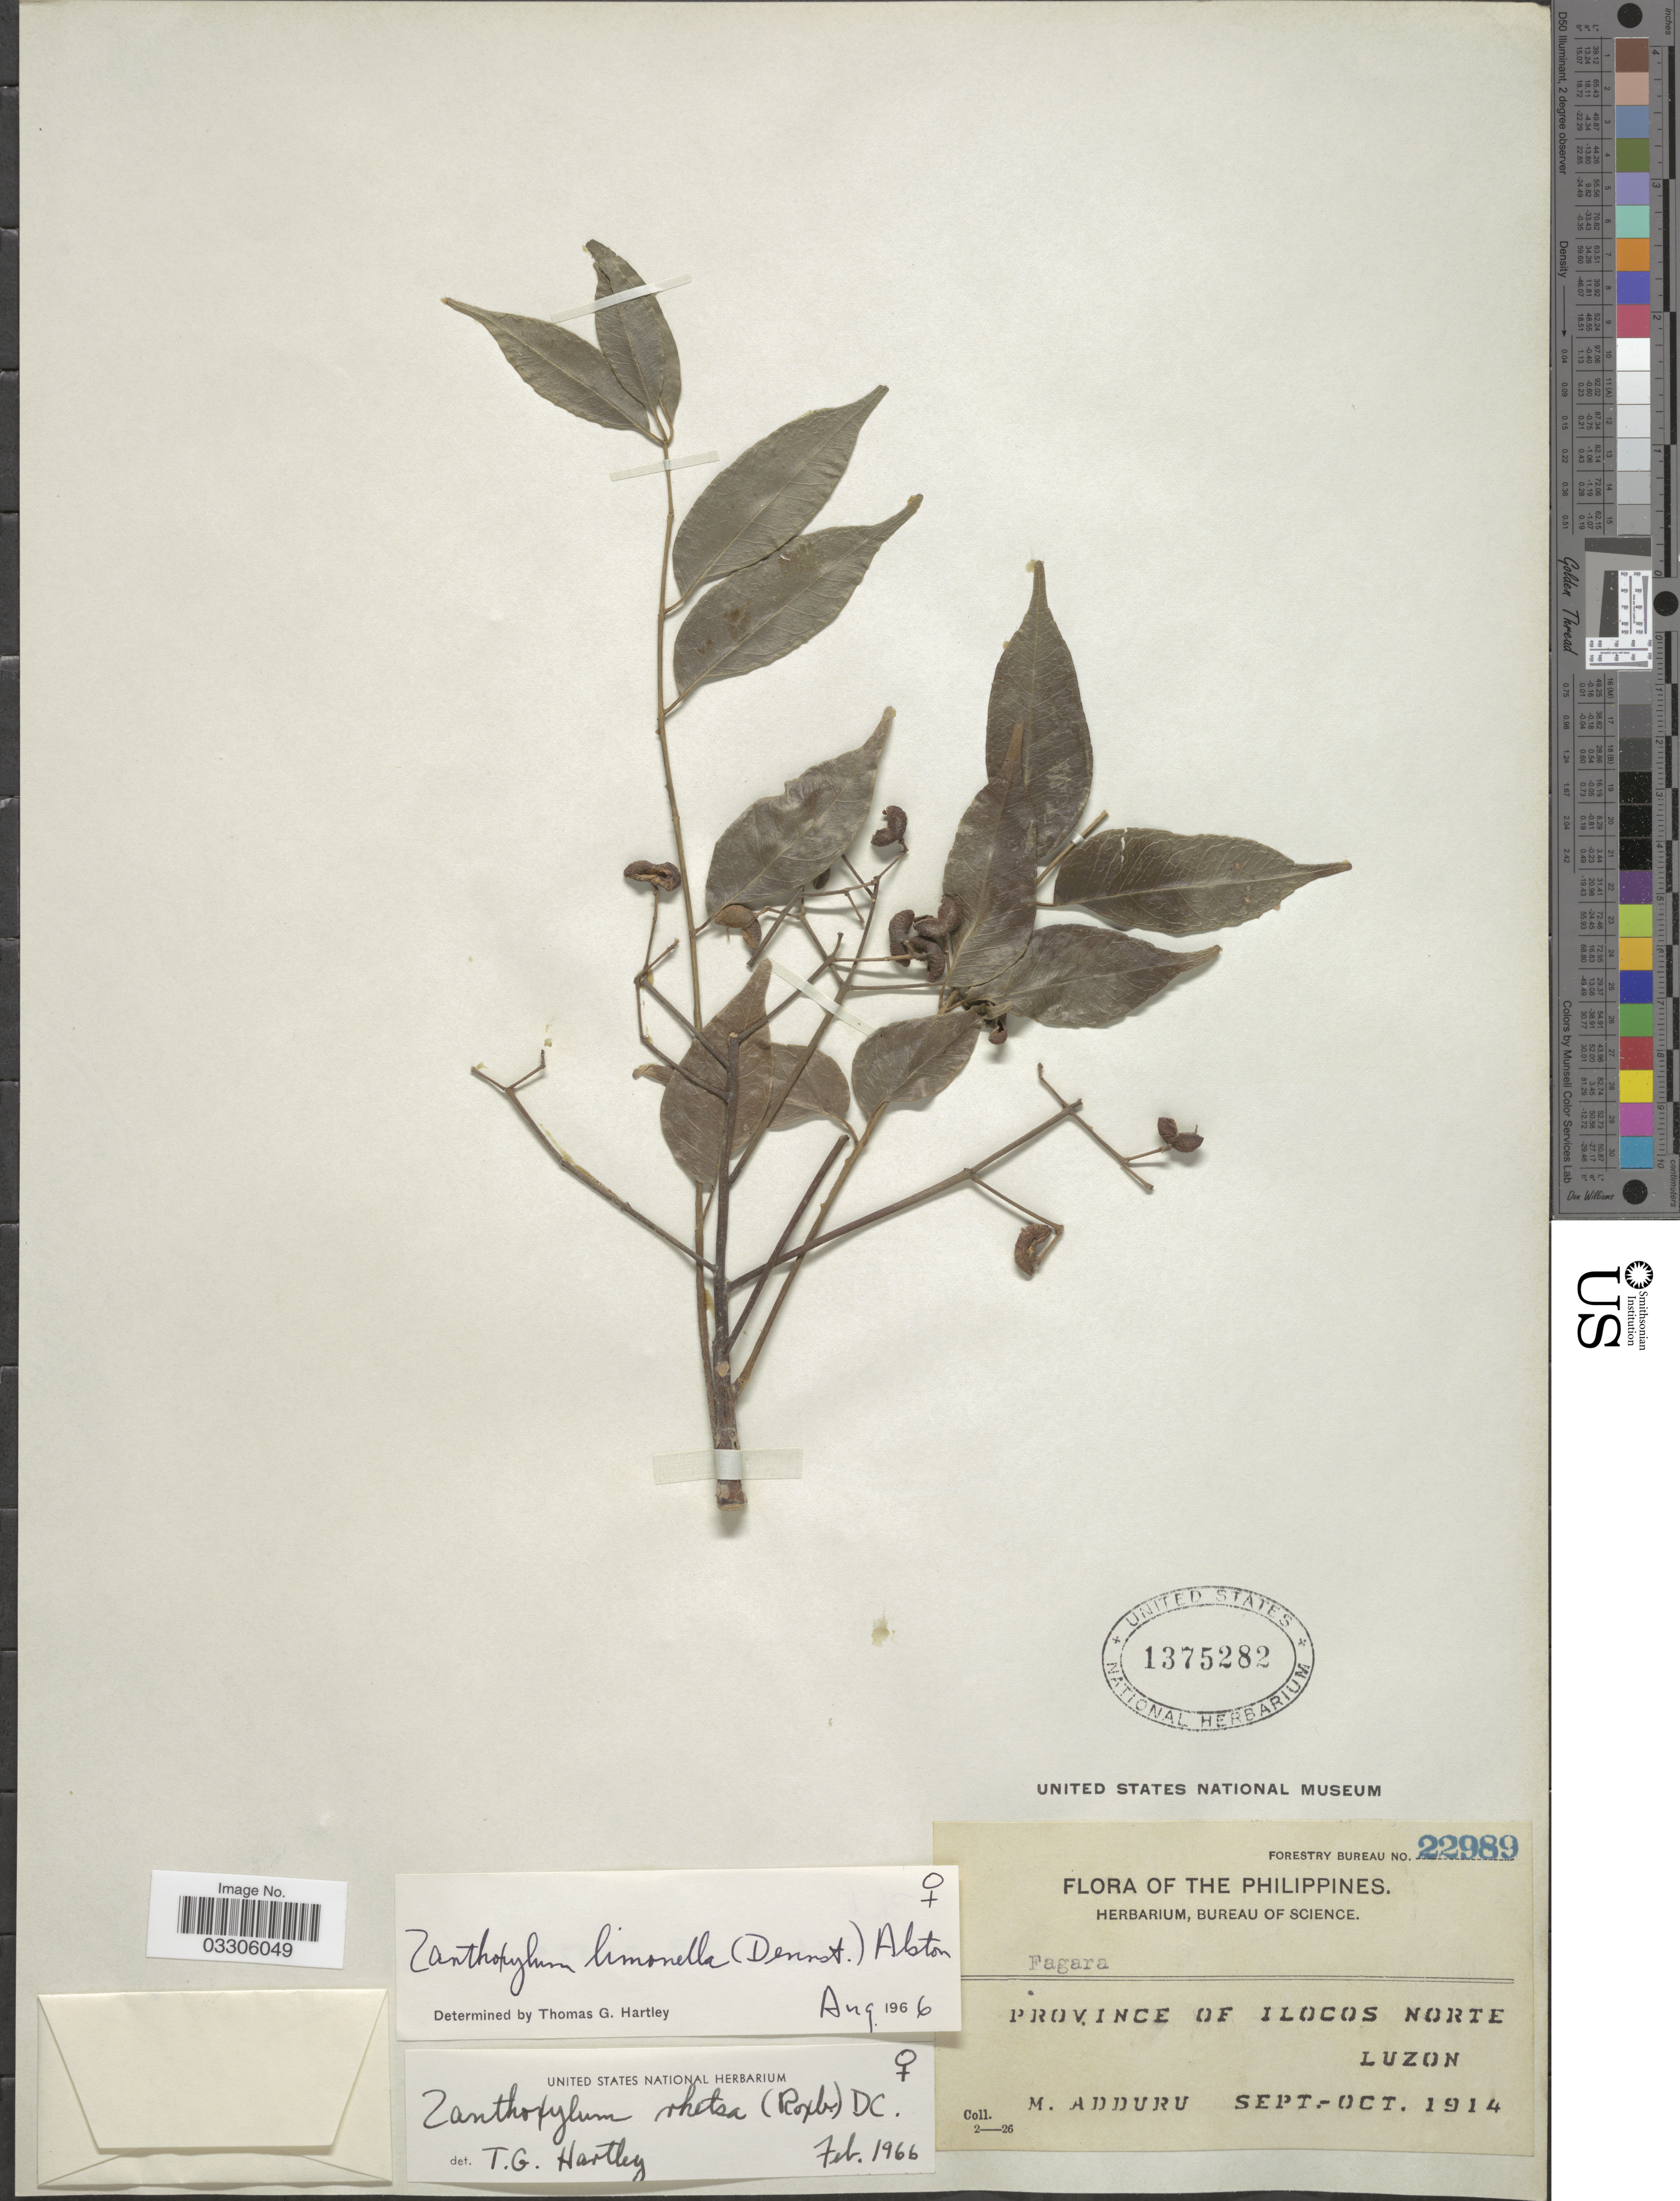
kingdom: Plantae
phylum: Tracheophyta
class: Magnoliopsida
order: Sapindales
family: Rutaceae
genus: Zanthoxylum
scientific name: Zanthoxylum limonella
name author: (Dennst.) Alston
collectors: M. Adduru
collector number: Forestry Bureau 22989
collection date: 1914-09/1914-10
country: Philippines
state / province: Ilocos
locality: Province of Ilocos Norte, Luzon.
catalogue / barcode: US 1375282